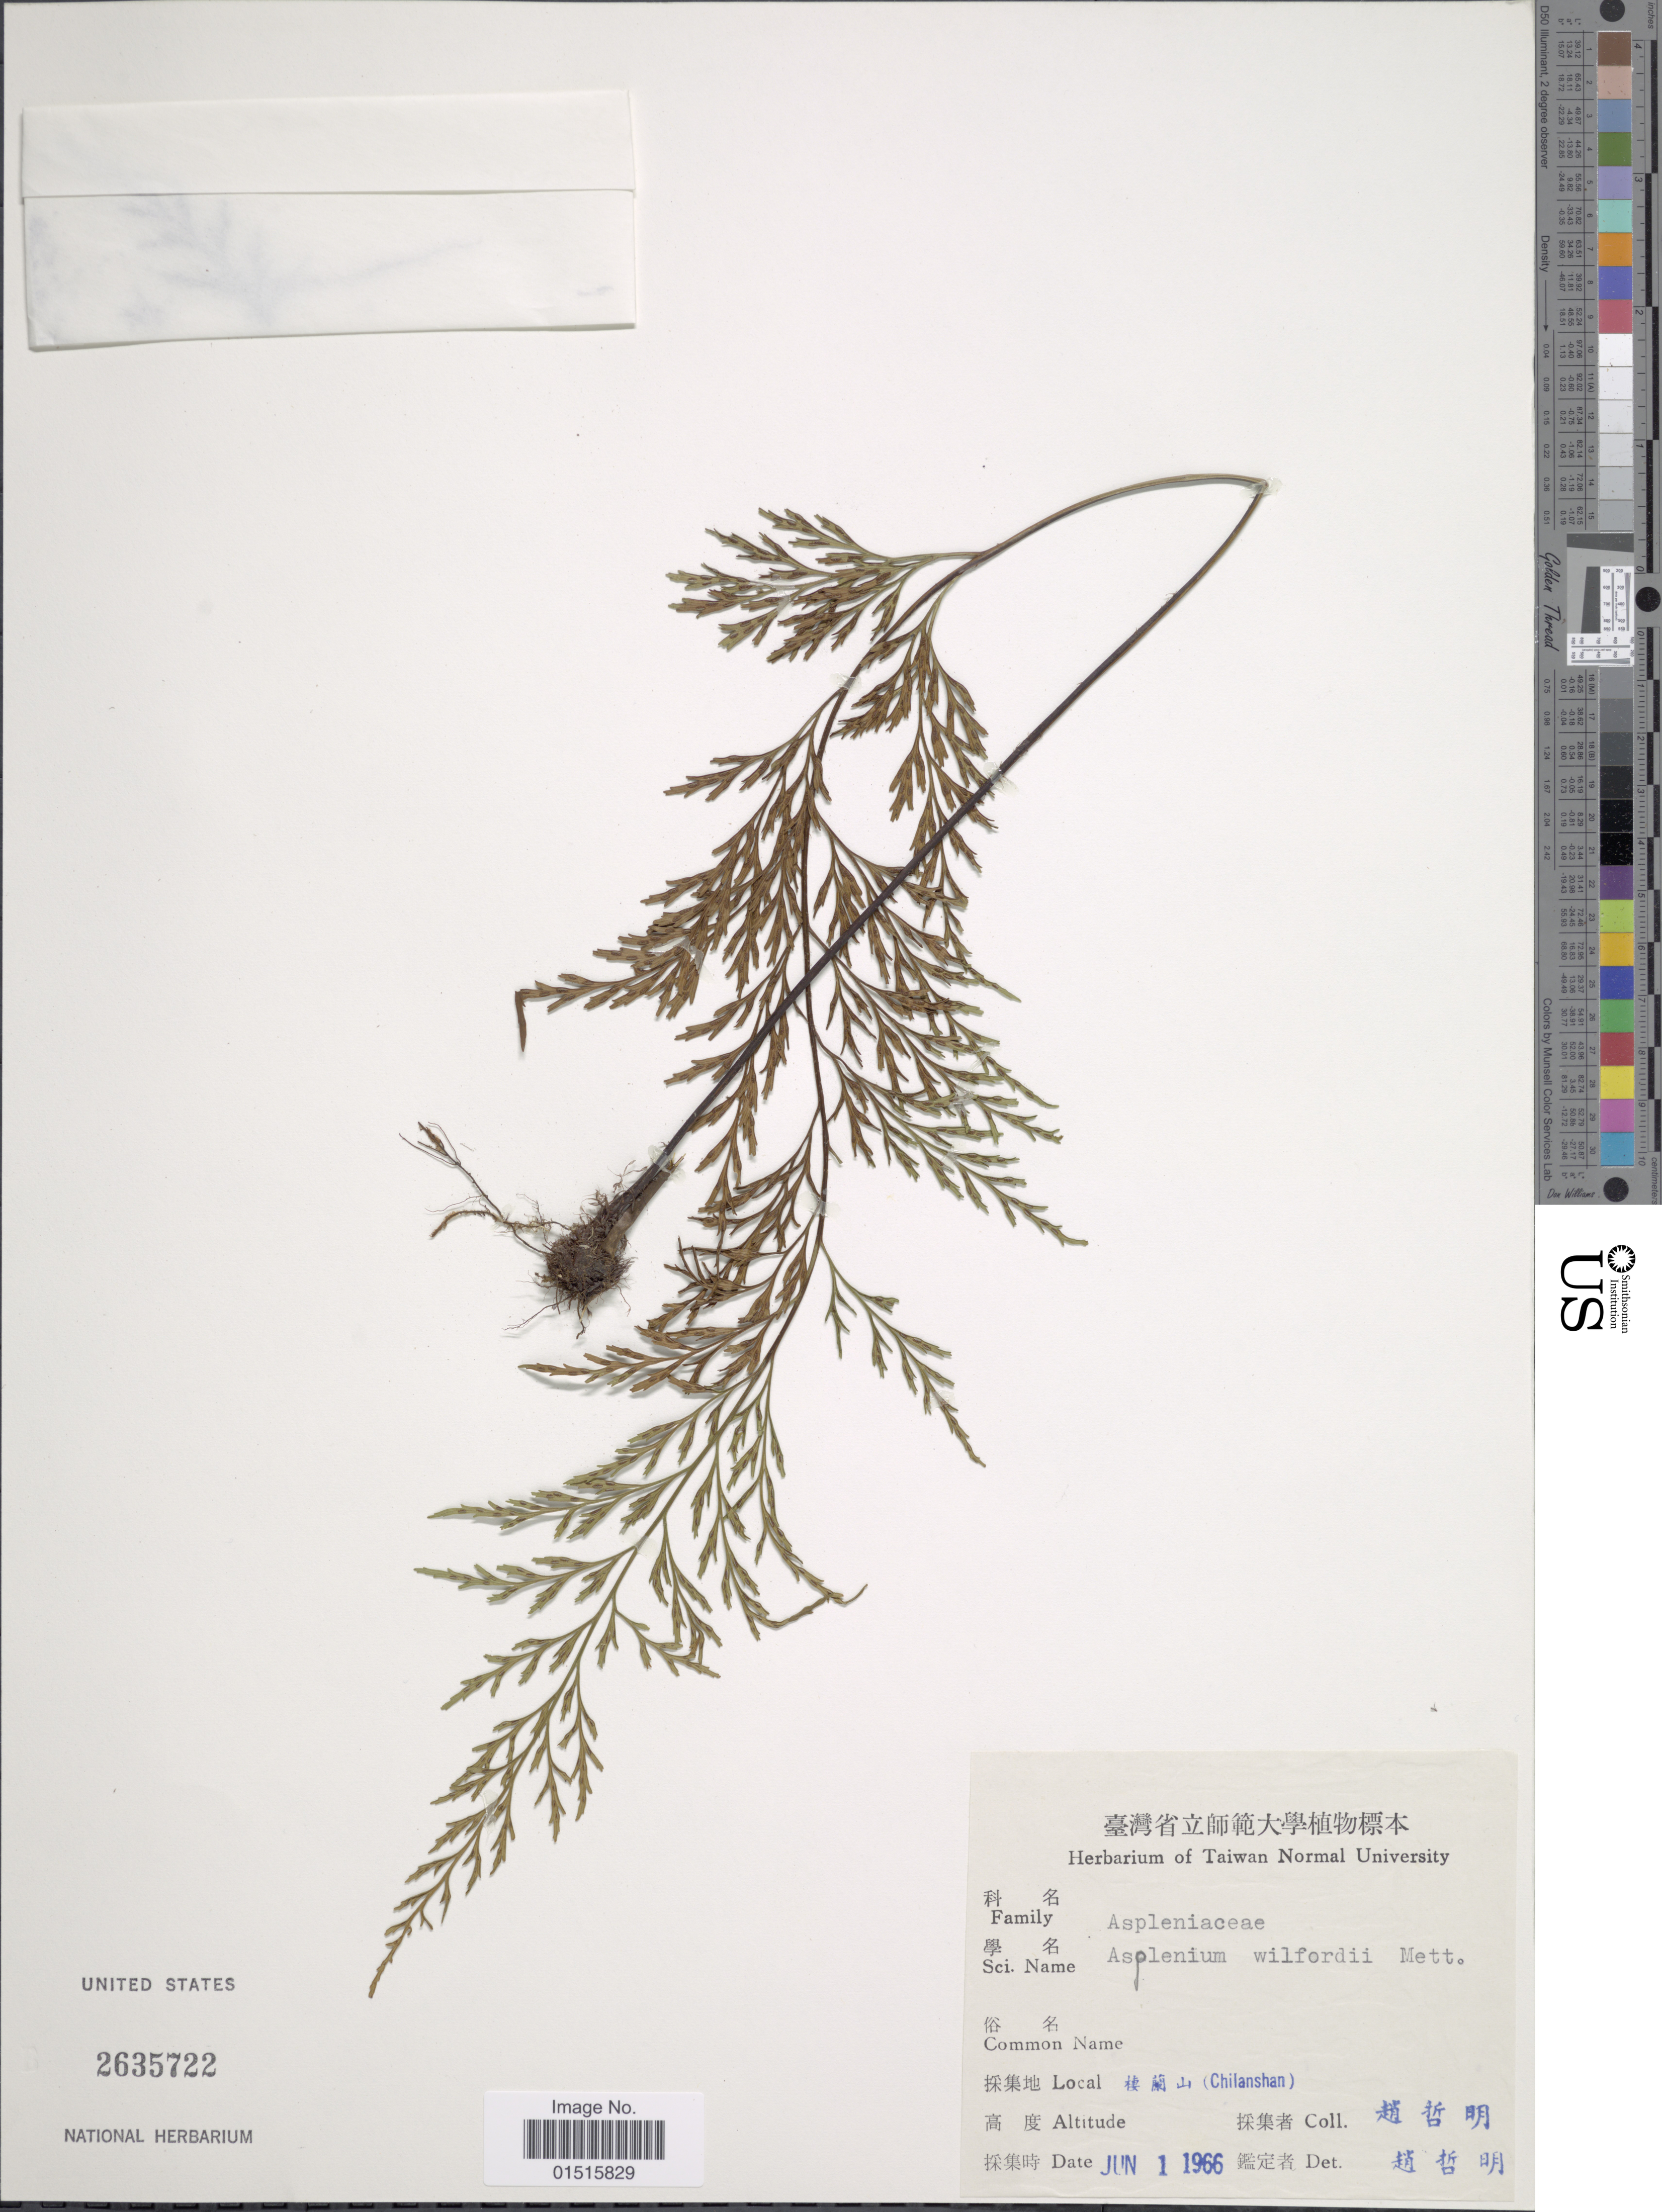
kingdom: Plantae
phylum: Tracheophyta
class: Polypodiopsida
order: Polypodiales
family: Aspleniaceae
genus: Asplenium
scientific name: Asplenium wilfordii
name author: Mett. ex Kuhn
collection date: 1966-06-01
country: Taiwan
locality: Chilanshan